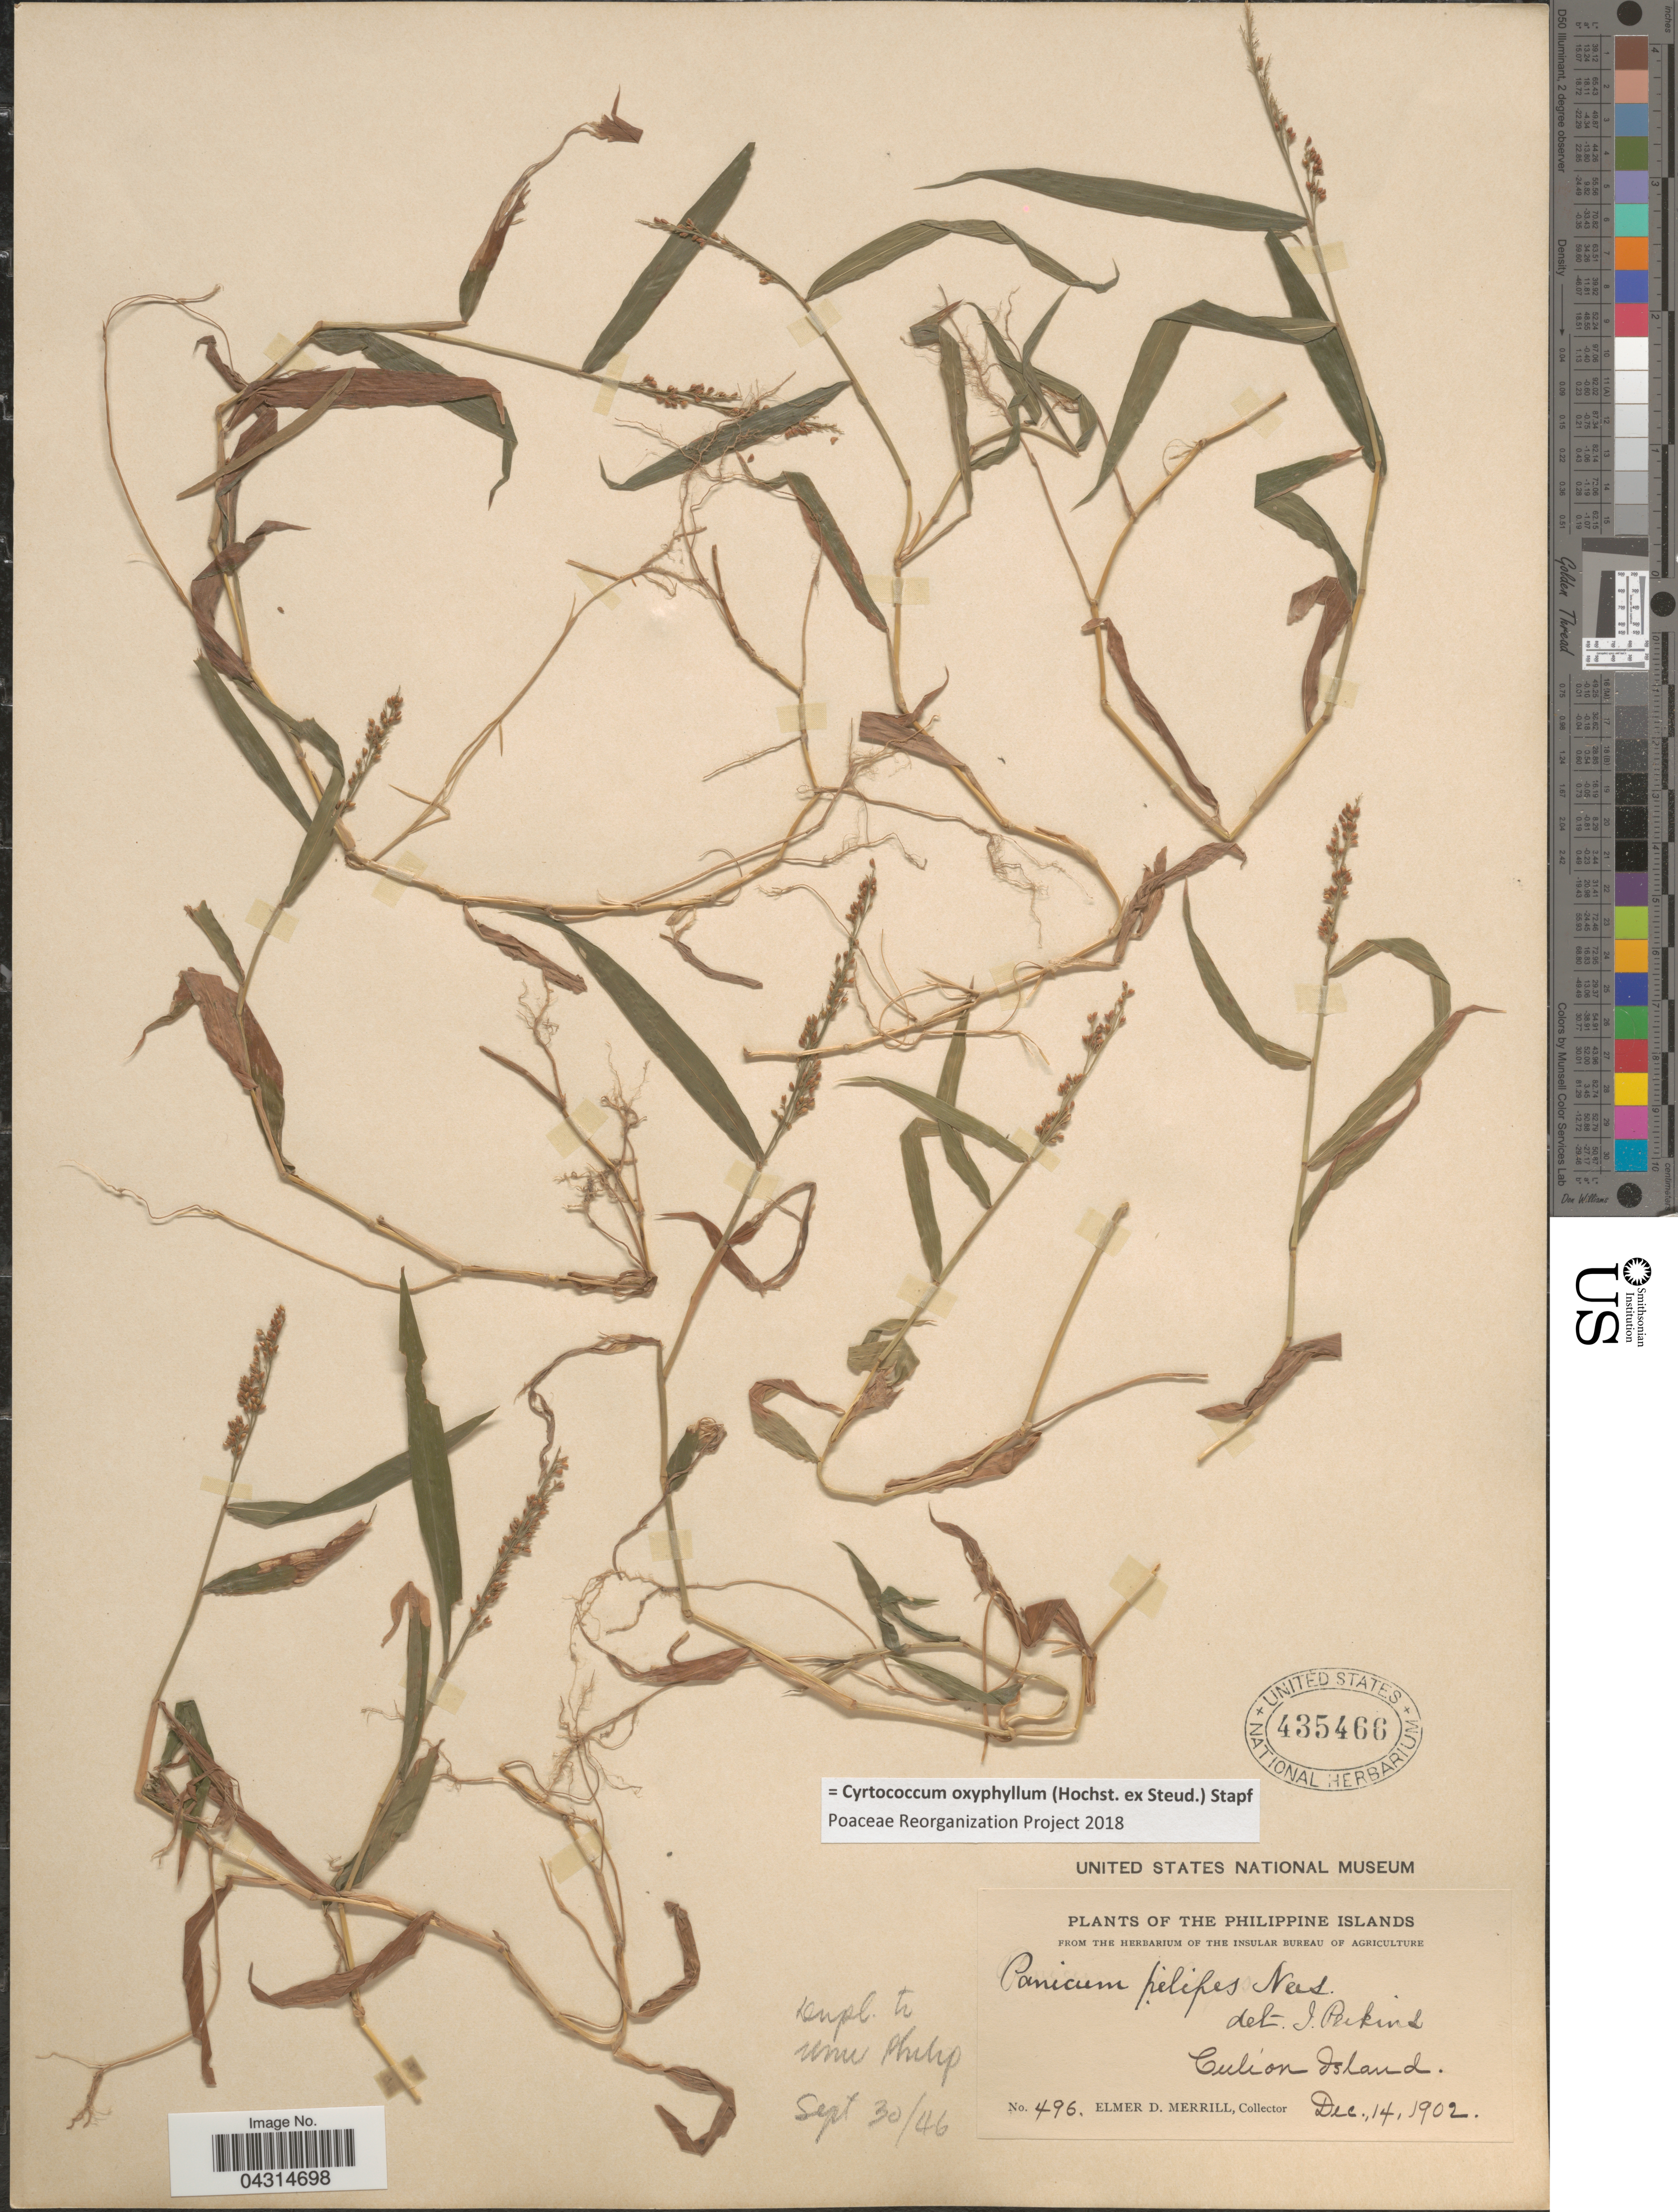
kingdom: Plantae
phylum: Tracheophyta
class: Liliopsida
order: Poales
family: Poaceae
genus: Cyrtococcum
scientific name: Cyrtococcum oxyphyllum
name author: (Steud.) Stapf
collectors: E. D. Merrill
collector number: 496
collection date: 1902-12-14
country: Philippines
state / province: Mimaropa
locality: Philippine Islands. Culion Island.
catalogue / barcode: US 435466